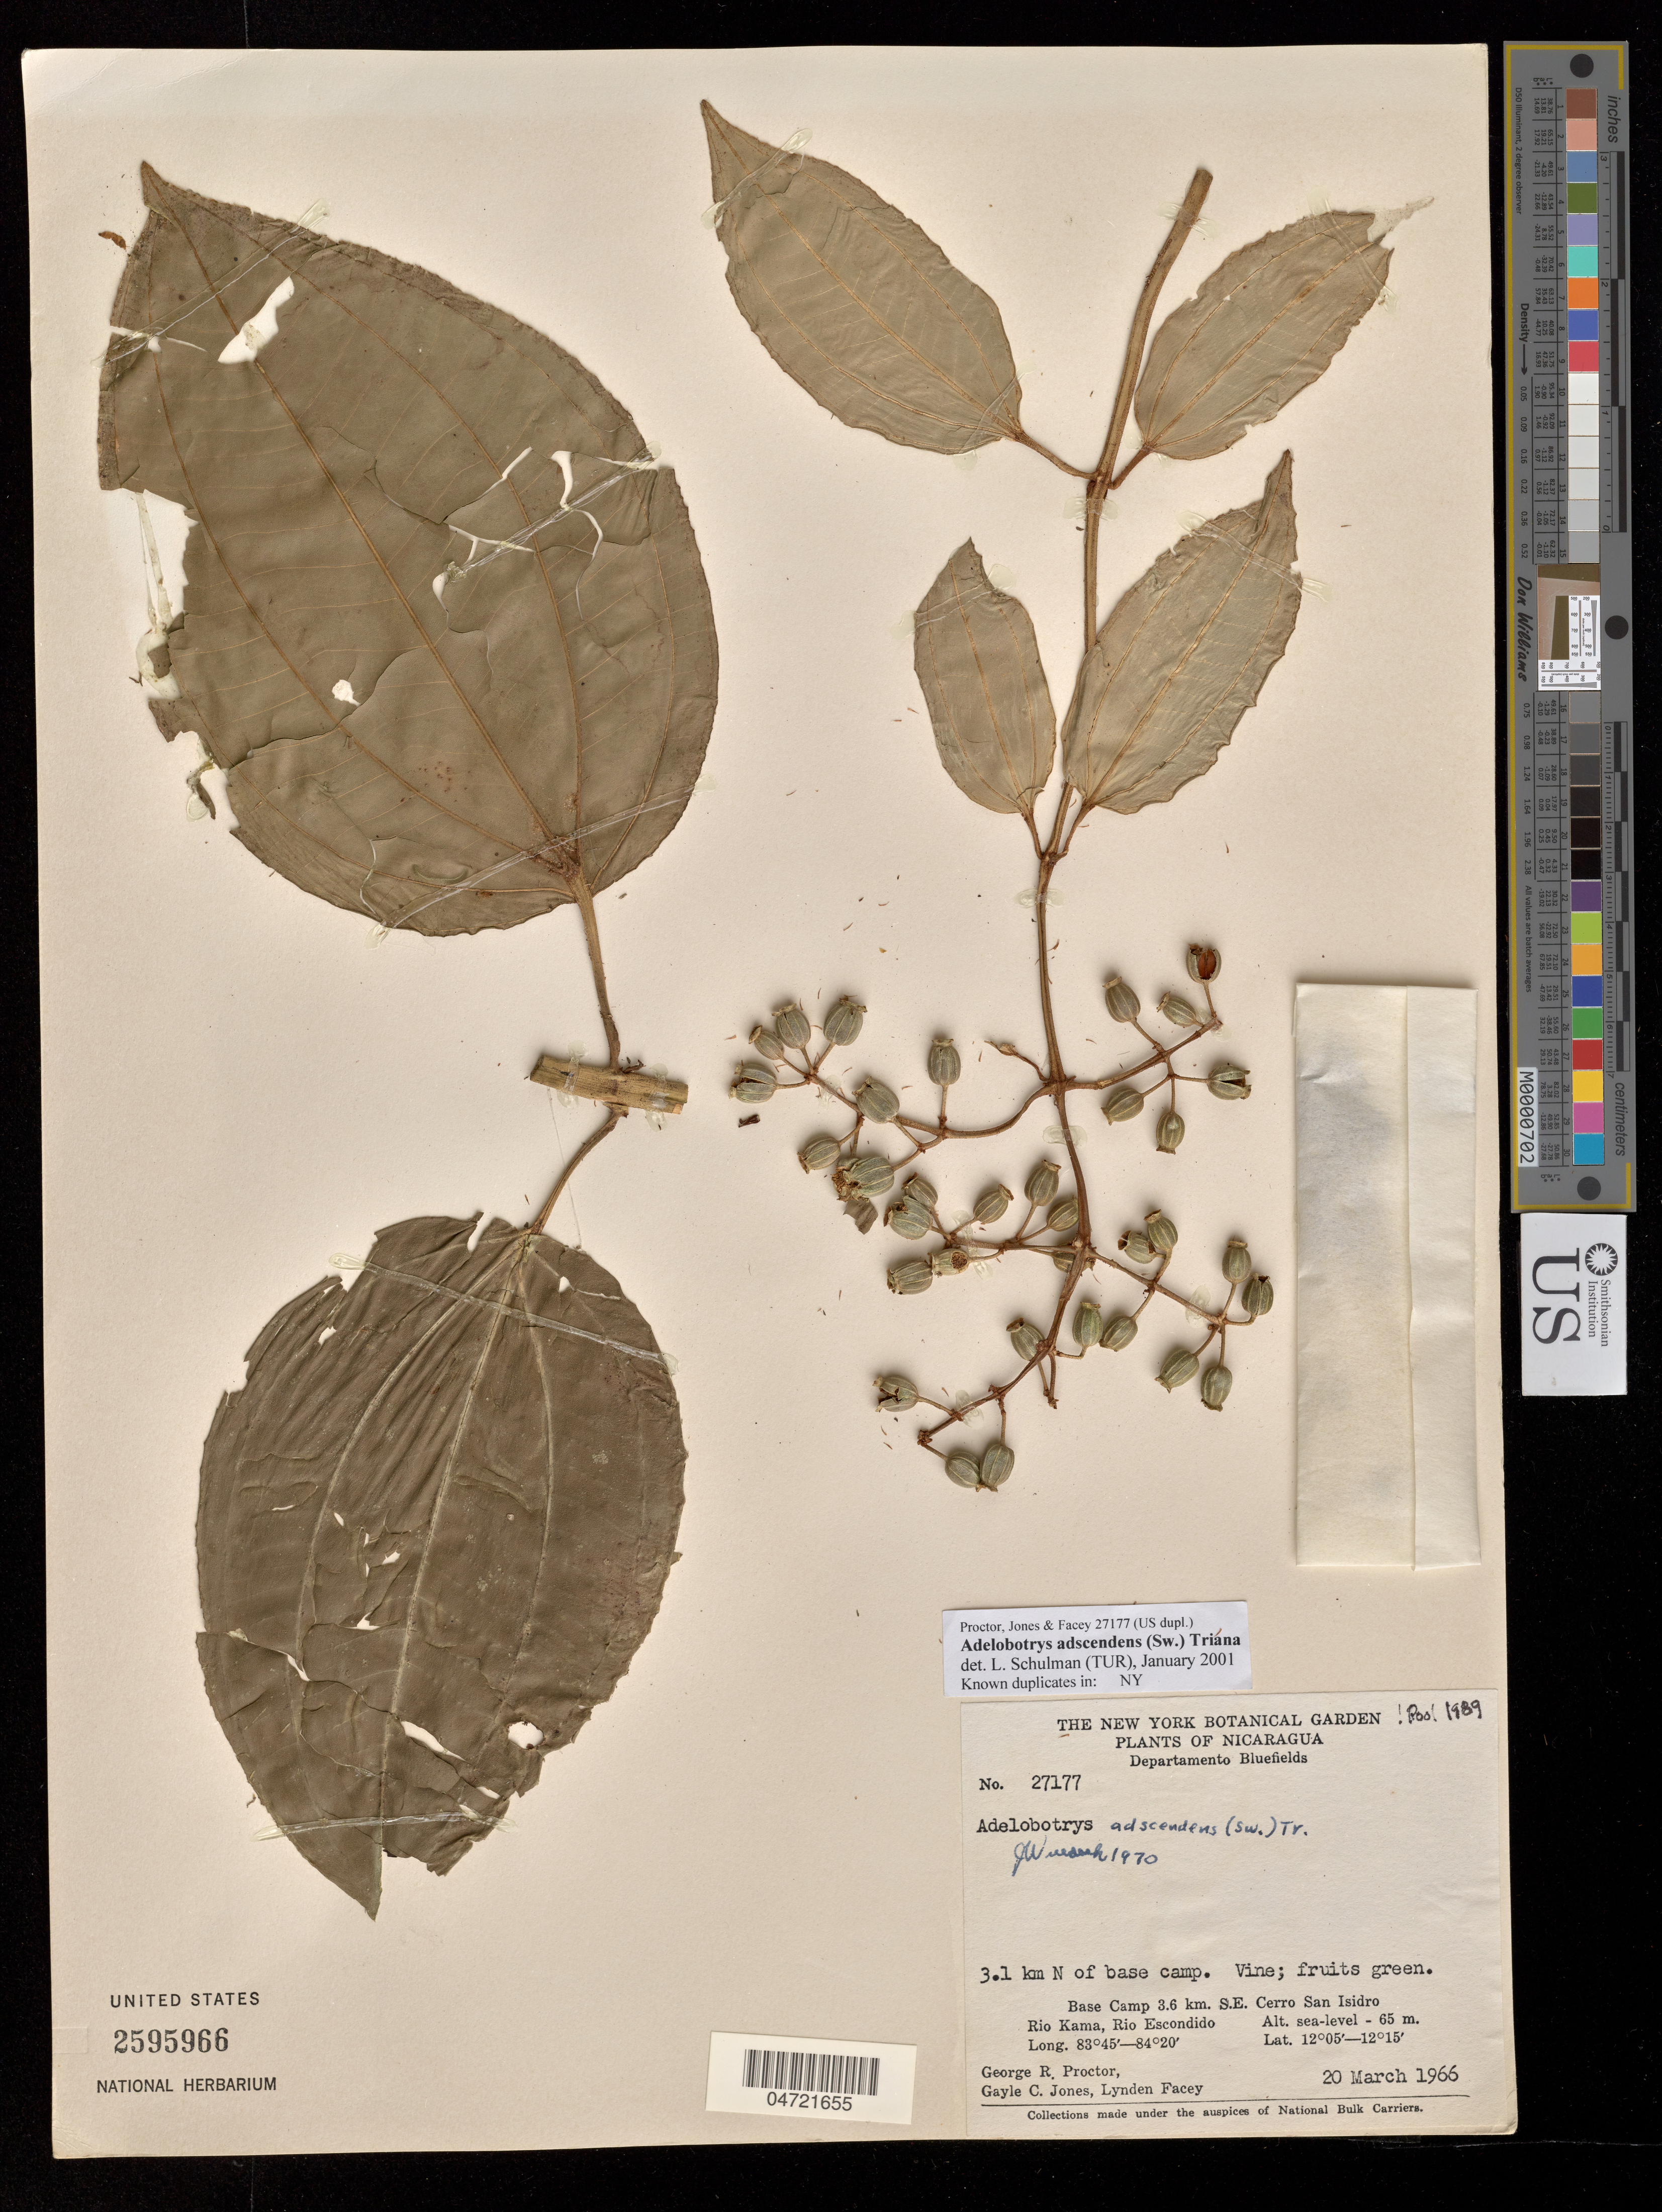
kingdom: Plantae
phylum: Tracheophyta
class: Magnoliopsida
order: Myrtales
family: Melastomataceae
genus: Adelobotrys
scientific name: Adelobotrys adscendens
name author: (Sw.) Triana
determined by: Schulman, Leif, (TUR), University of Turku (FINLAND)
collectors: G. R. Proctor, G. C. Jones & L. Facey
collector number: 27177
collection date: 1966-03-20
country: Nicaragua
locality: Departamento Bluefields. Ca. 3.1 km N of base camp. Base Camp 3.6 km. S.E. Cerro San Isidro Rio Kama, Rio Escondido.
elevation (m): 0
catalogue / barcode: US 2595966